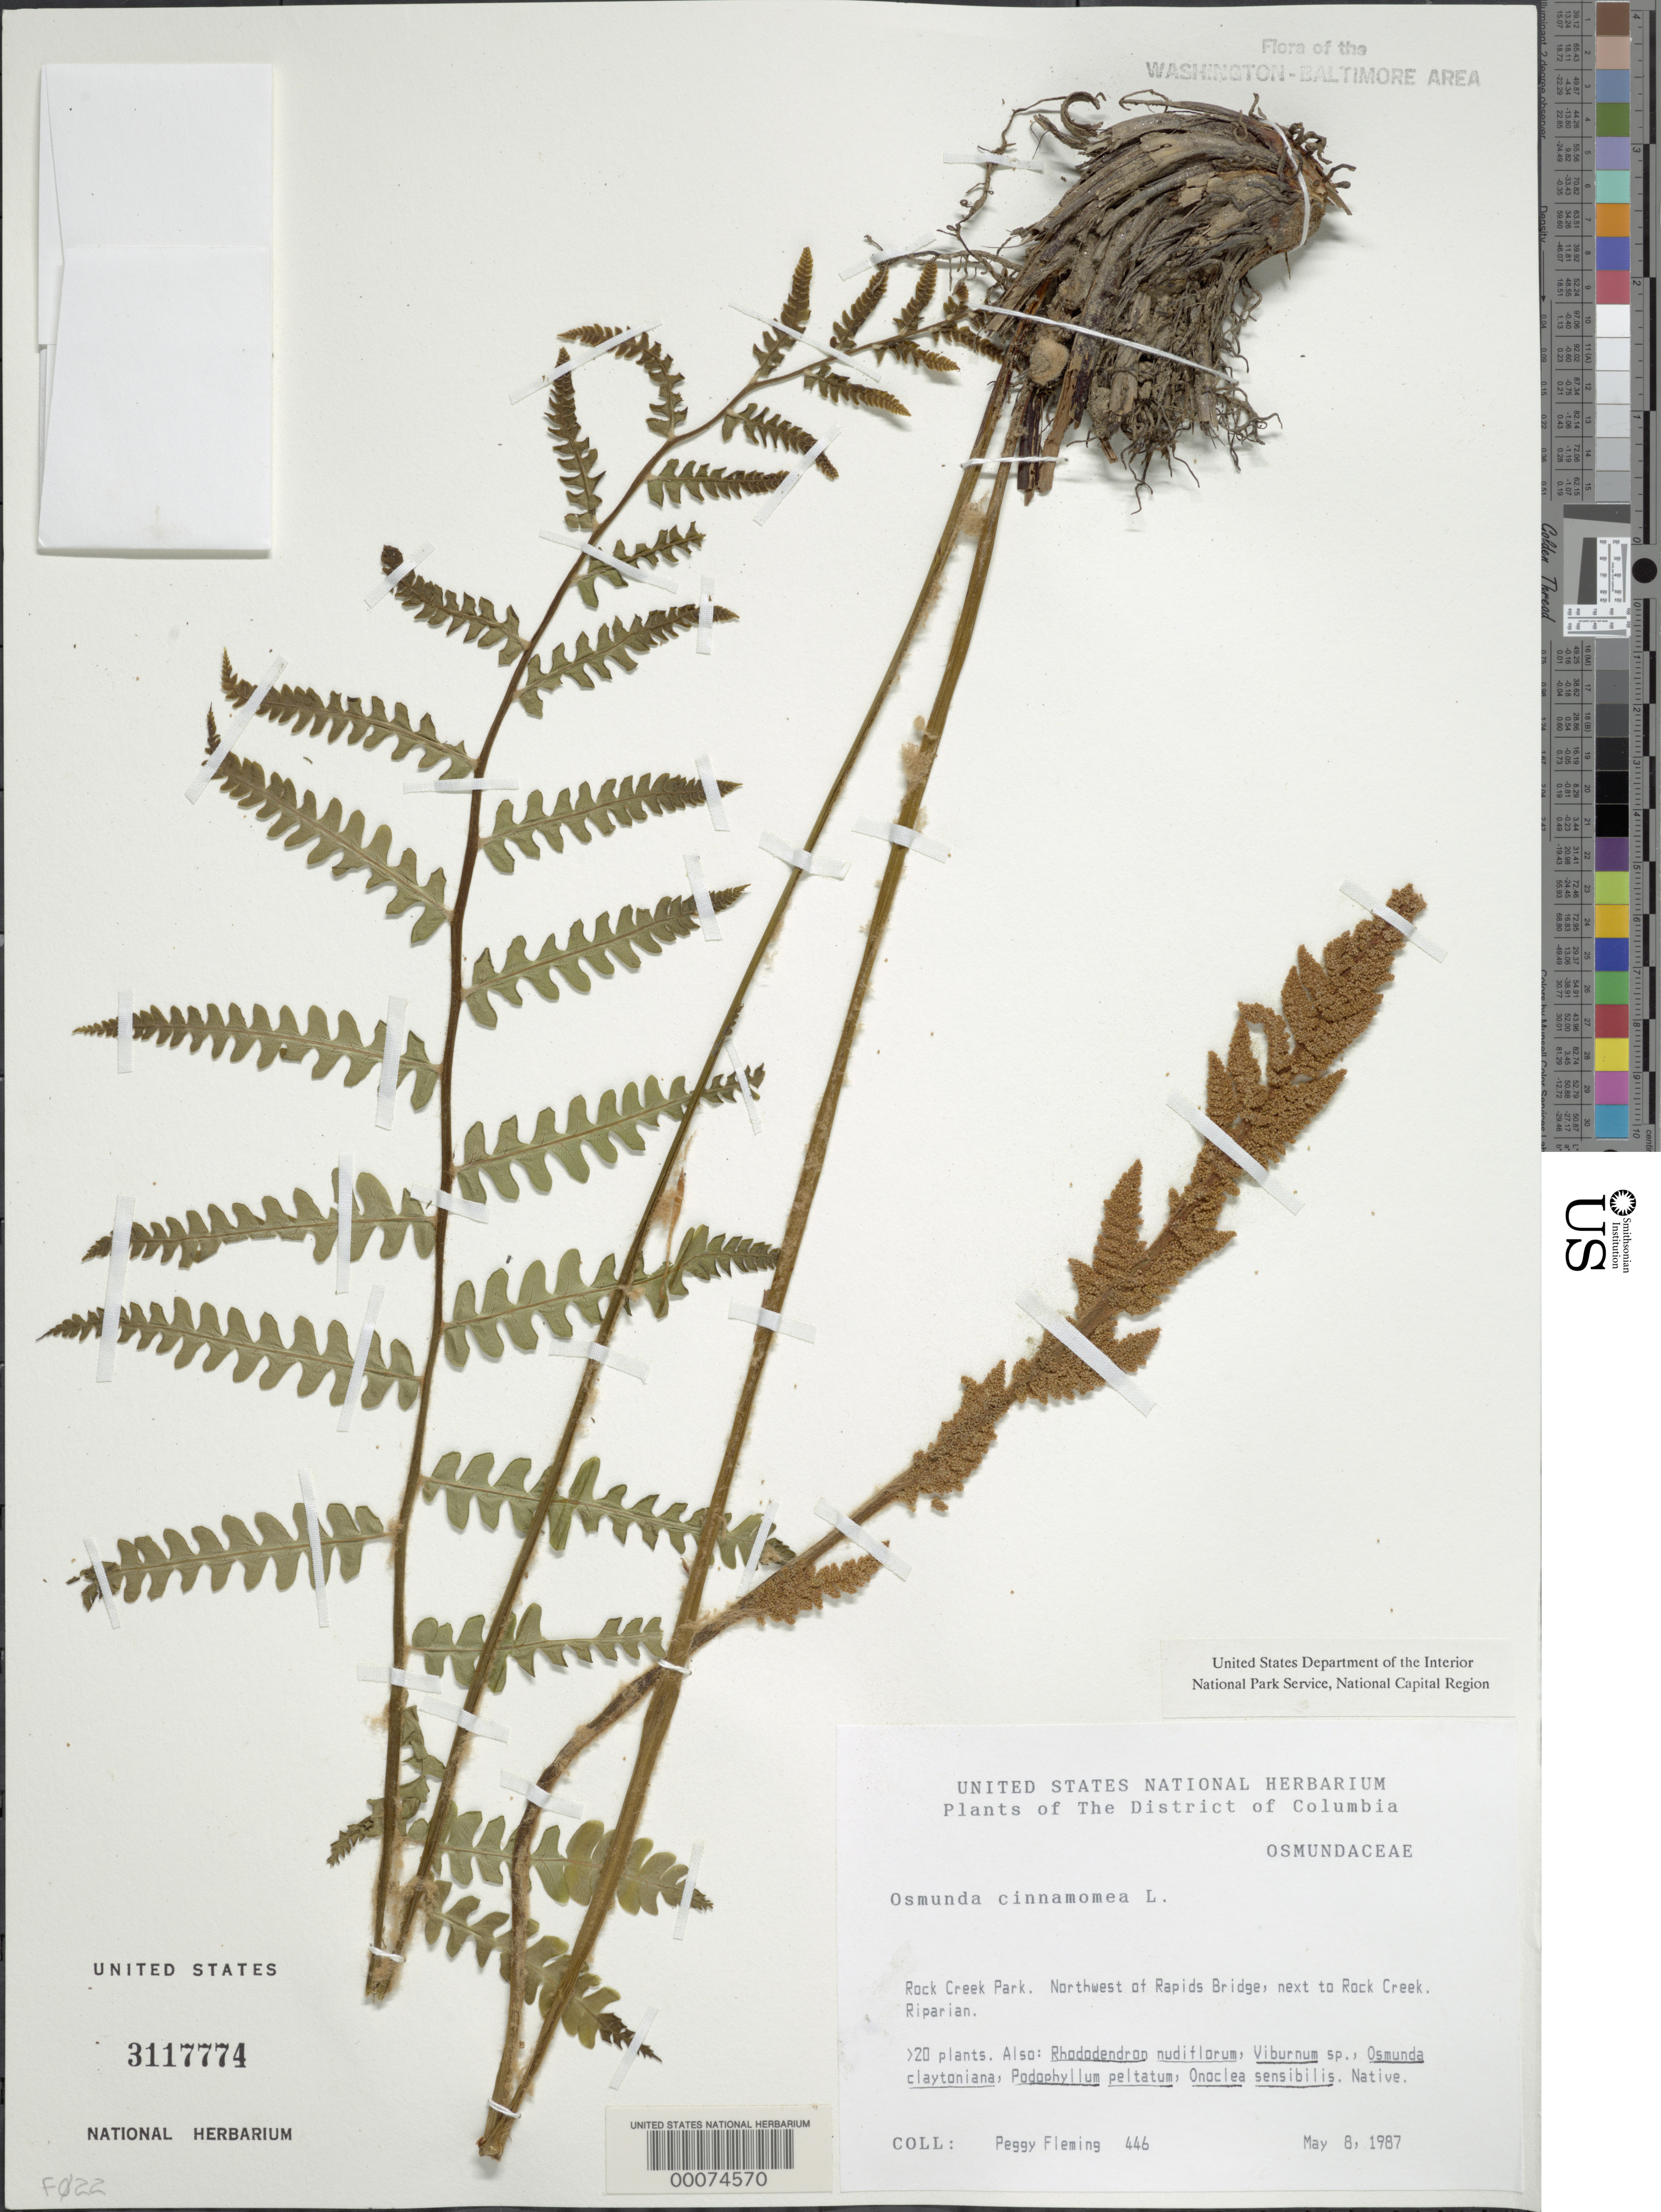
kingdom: Plantae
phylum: Tracheophyta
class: Polypodiopsida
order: Osmundales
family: Osmundaceae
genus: Osmundastrum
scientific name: Osmundastrum cinnamomeum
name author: (L.) C. Presl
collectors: P. Fleming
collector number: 446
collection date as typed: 08 May 1987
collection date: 1987-05-08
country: United States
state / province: District of Columbia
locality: Rock Creek Park. Northwest of Rapids Bridge, next to Rock Creek . Rock Creek Park and Vicinity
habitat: Riparian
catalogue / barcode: US 3117774